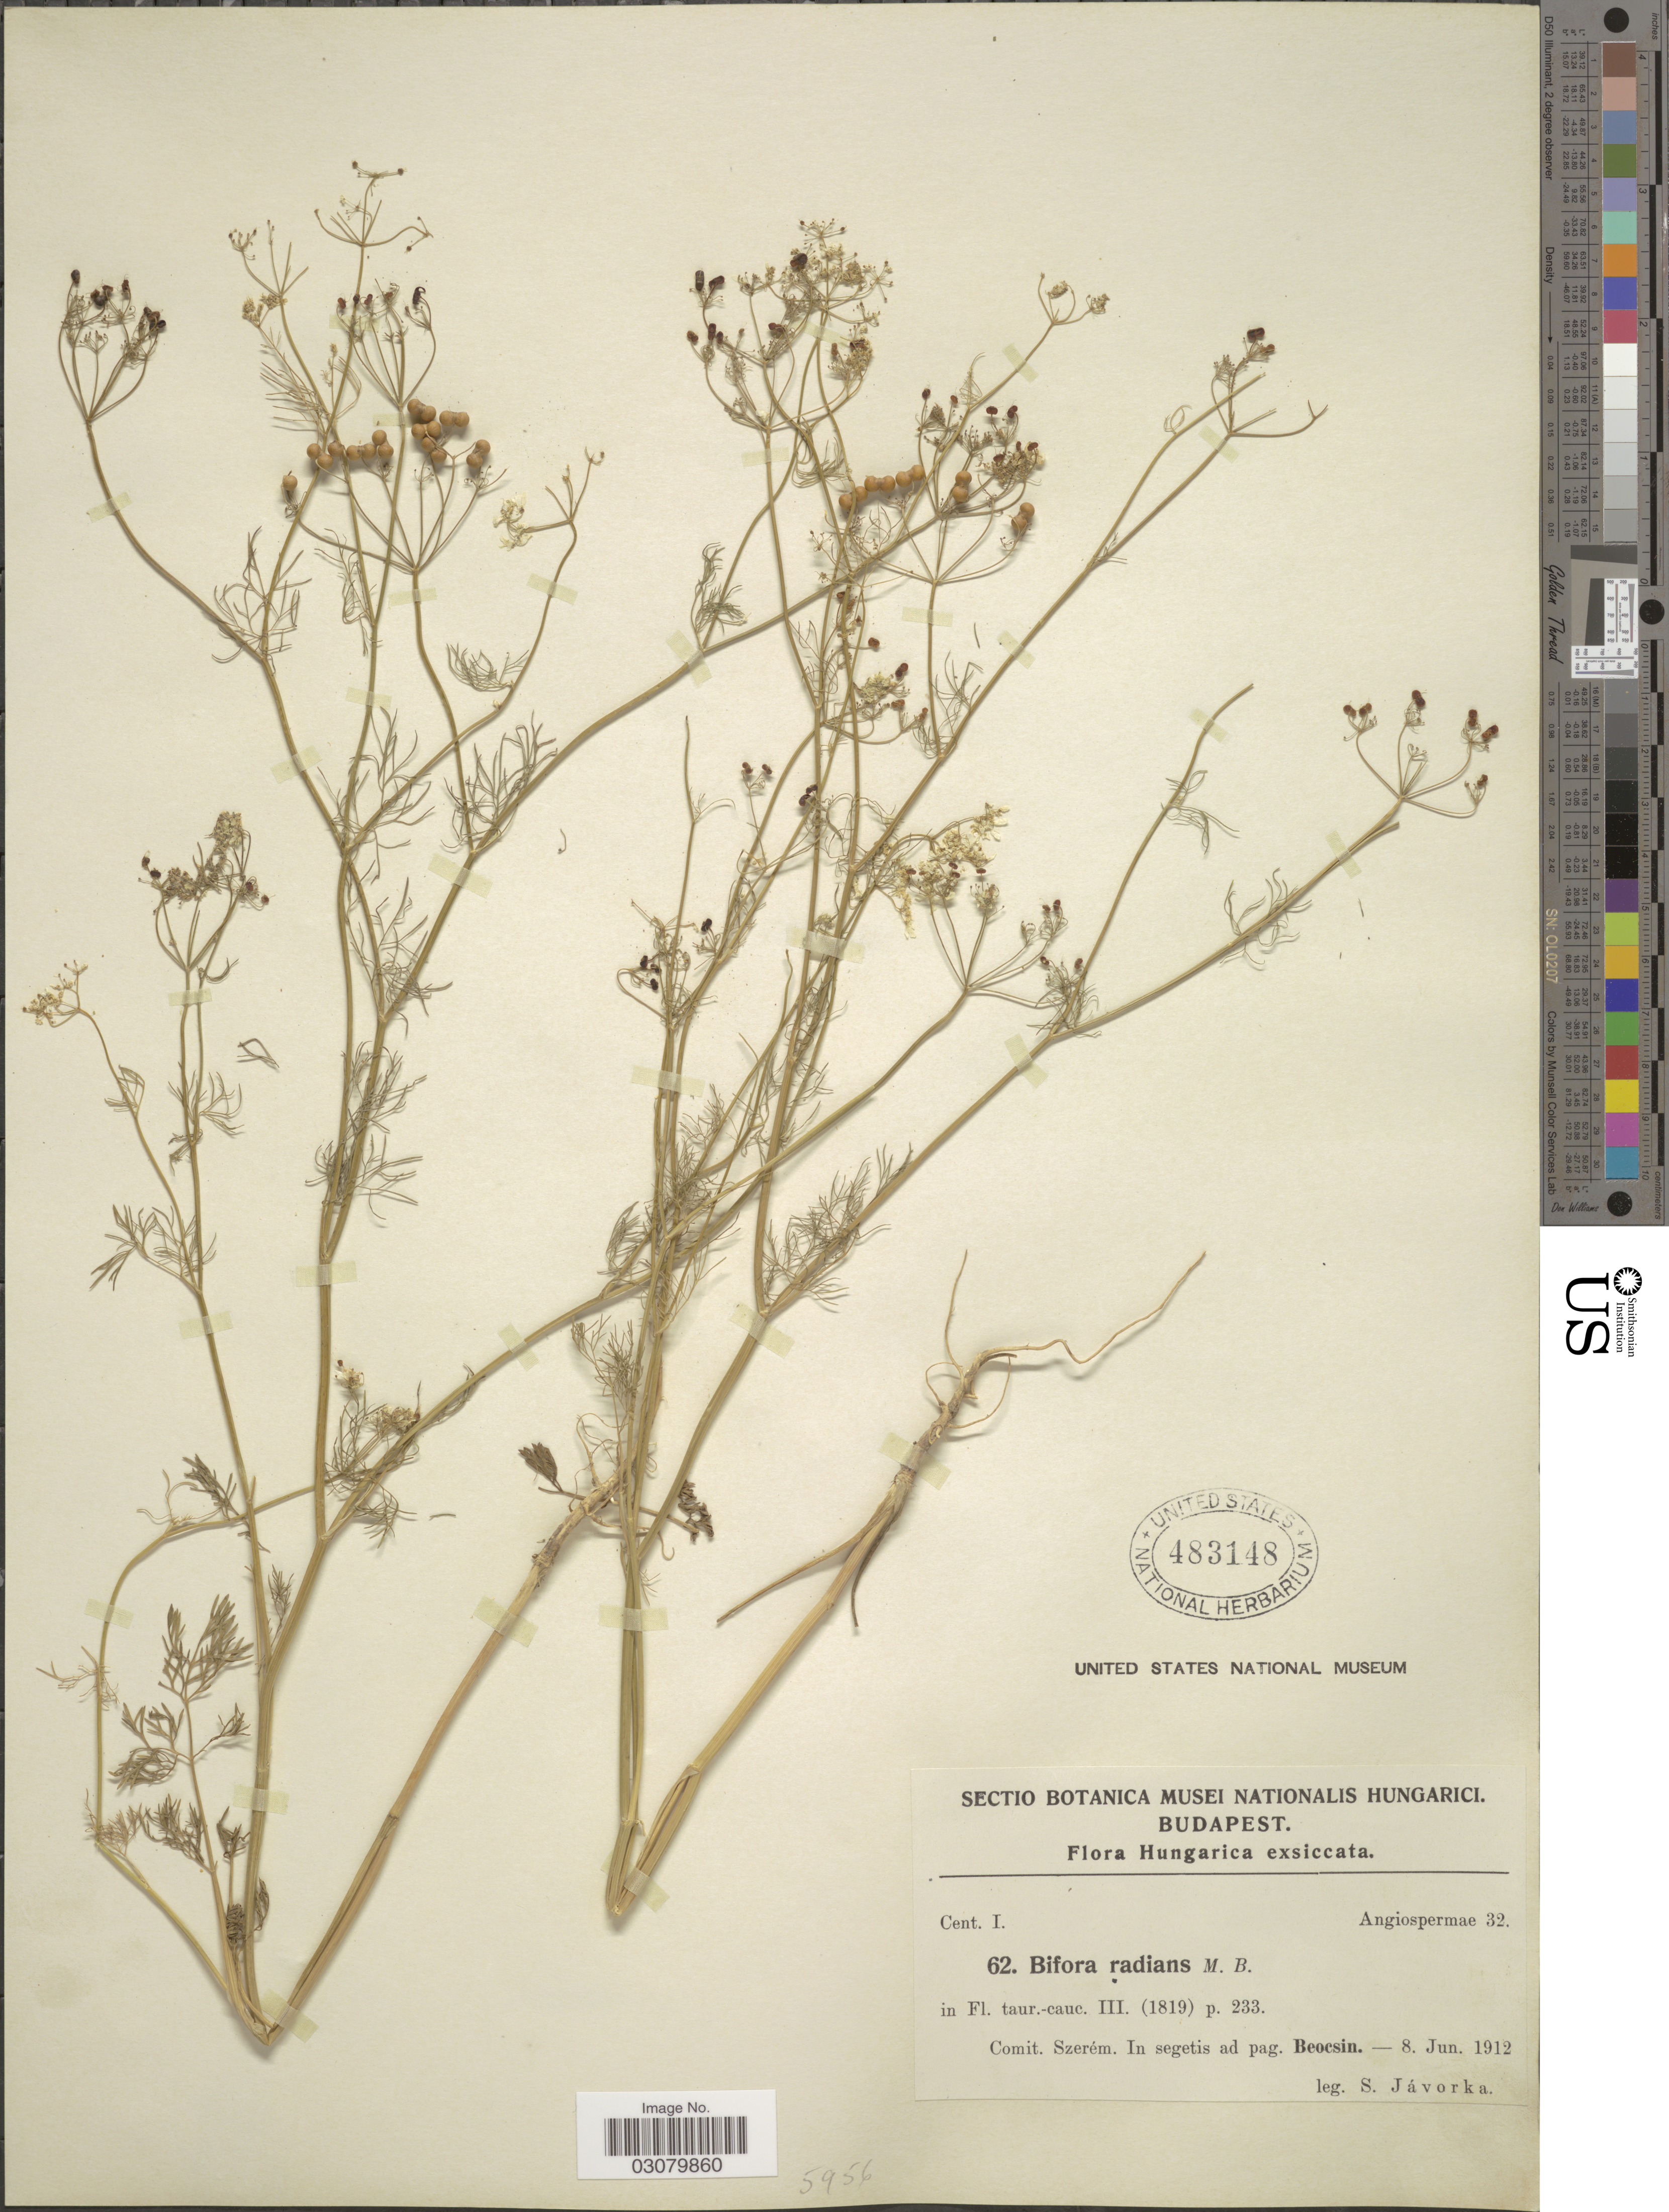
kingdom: Plantae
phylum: Tracheophyta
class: Magnoliopsida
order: Apiales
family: Apiaceae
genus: Bifora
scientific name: Bifora radians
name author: M. Bieb.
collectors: S. Javorka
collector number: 62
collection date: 1912-06-08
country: Hungary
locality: Hungarica. Comit. Szerém. In segetis ad pag. Beoesin.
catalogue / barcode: US 483148